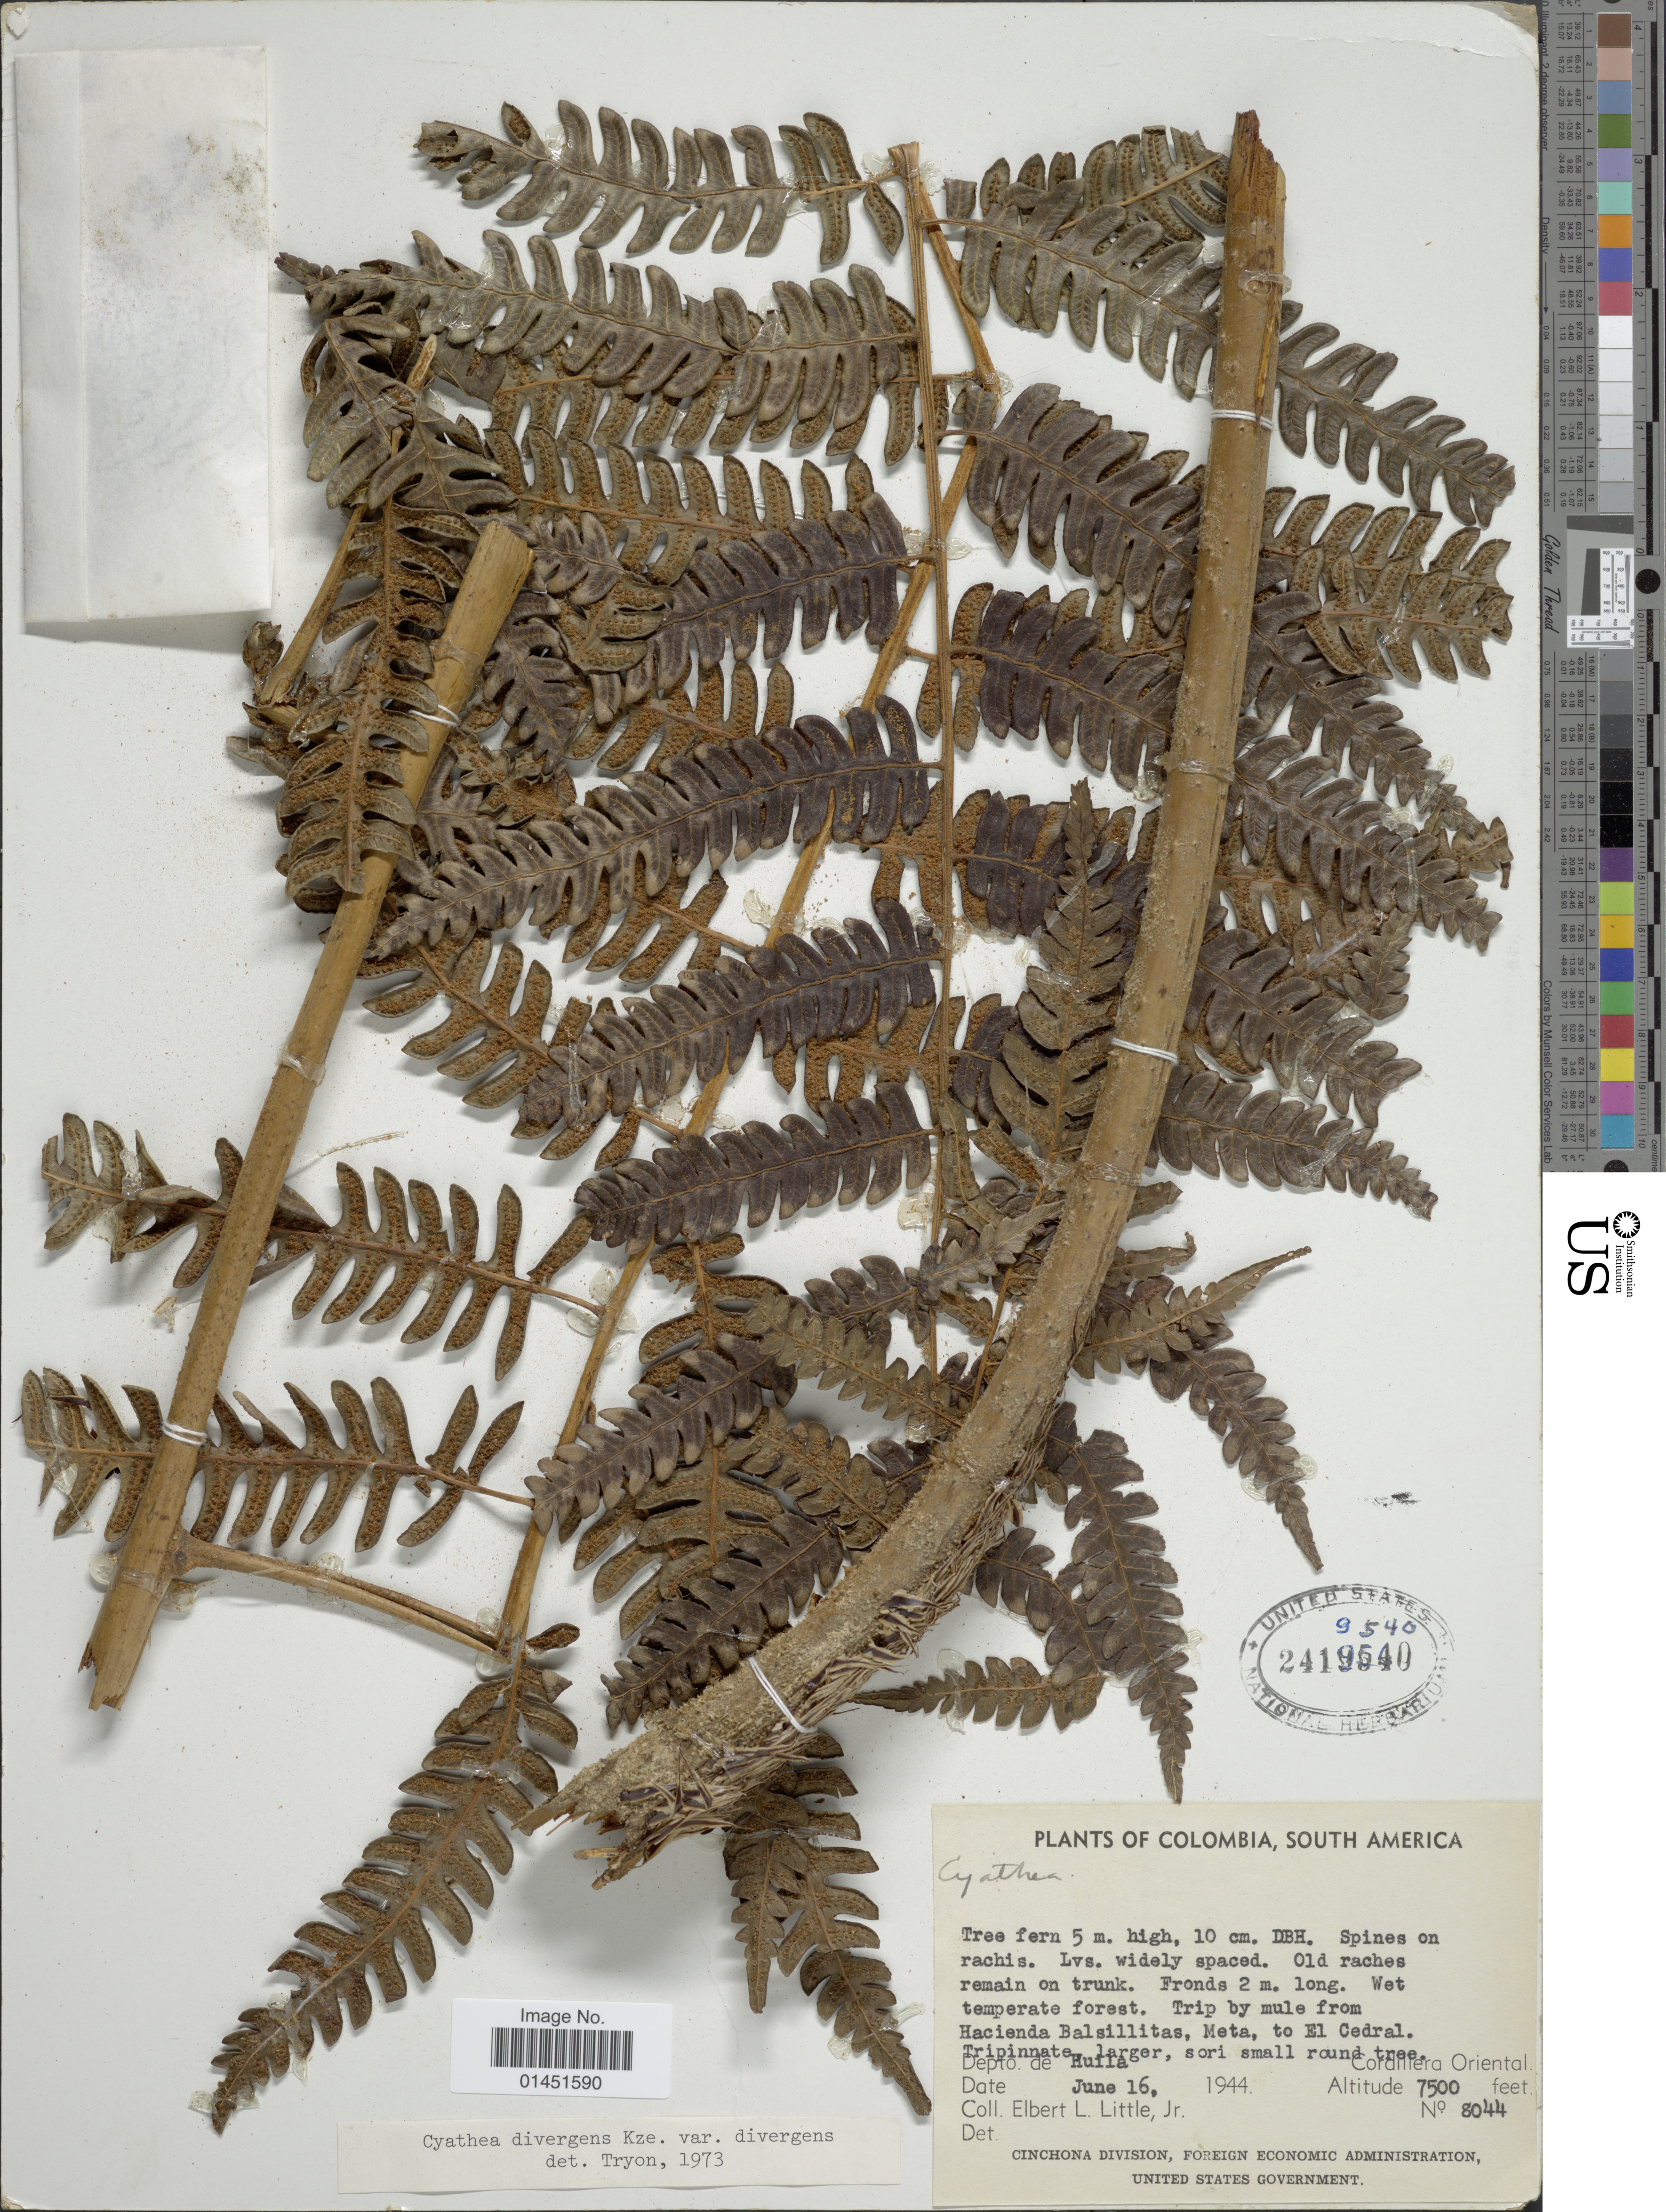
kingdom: Plantae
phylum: Tracheophyta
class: Polypodiopsida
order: Cyatheales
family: Cyatheaceae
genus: Cyathea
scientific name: Cyathea divergens var. divergens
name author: Kunze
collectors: E. L. Little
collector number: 8044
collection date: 1944-06-16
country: Colombia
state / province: Huila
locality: Trip by mule from Hacienda Balsillitas, Meta, to El Cedral. Tripinnate larger, sori small round tree. Cordillera Oriental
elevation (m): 2286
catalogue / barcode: US 2419540